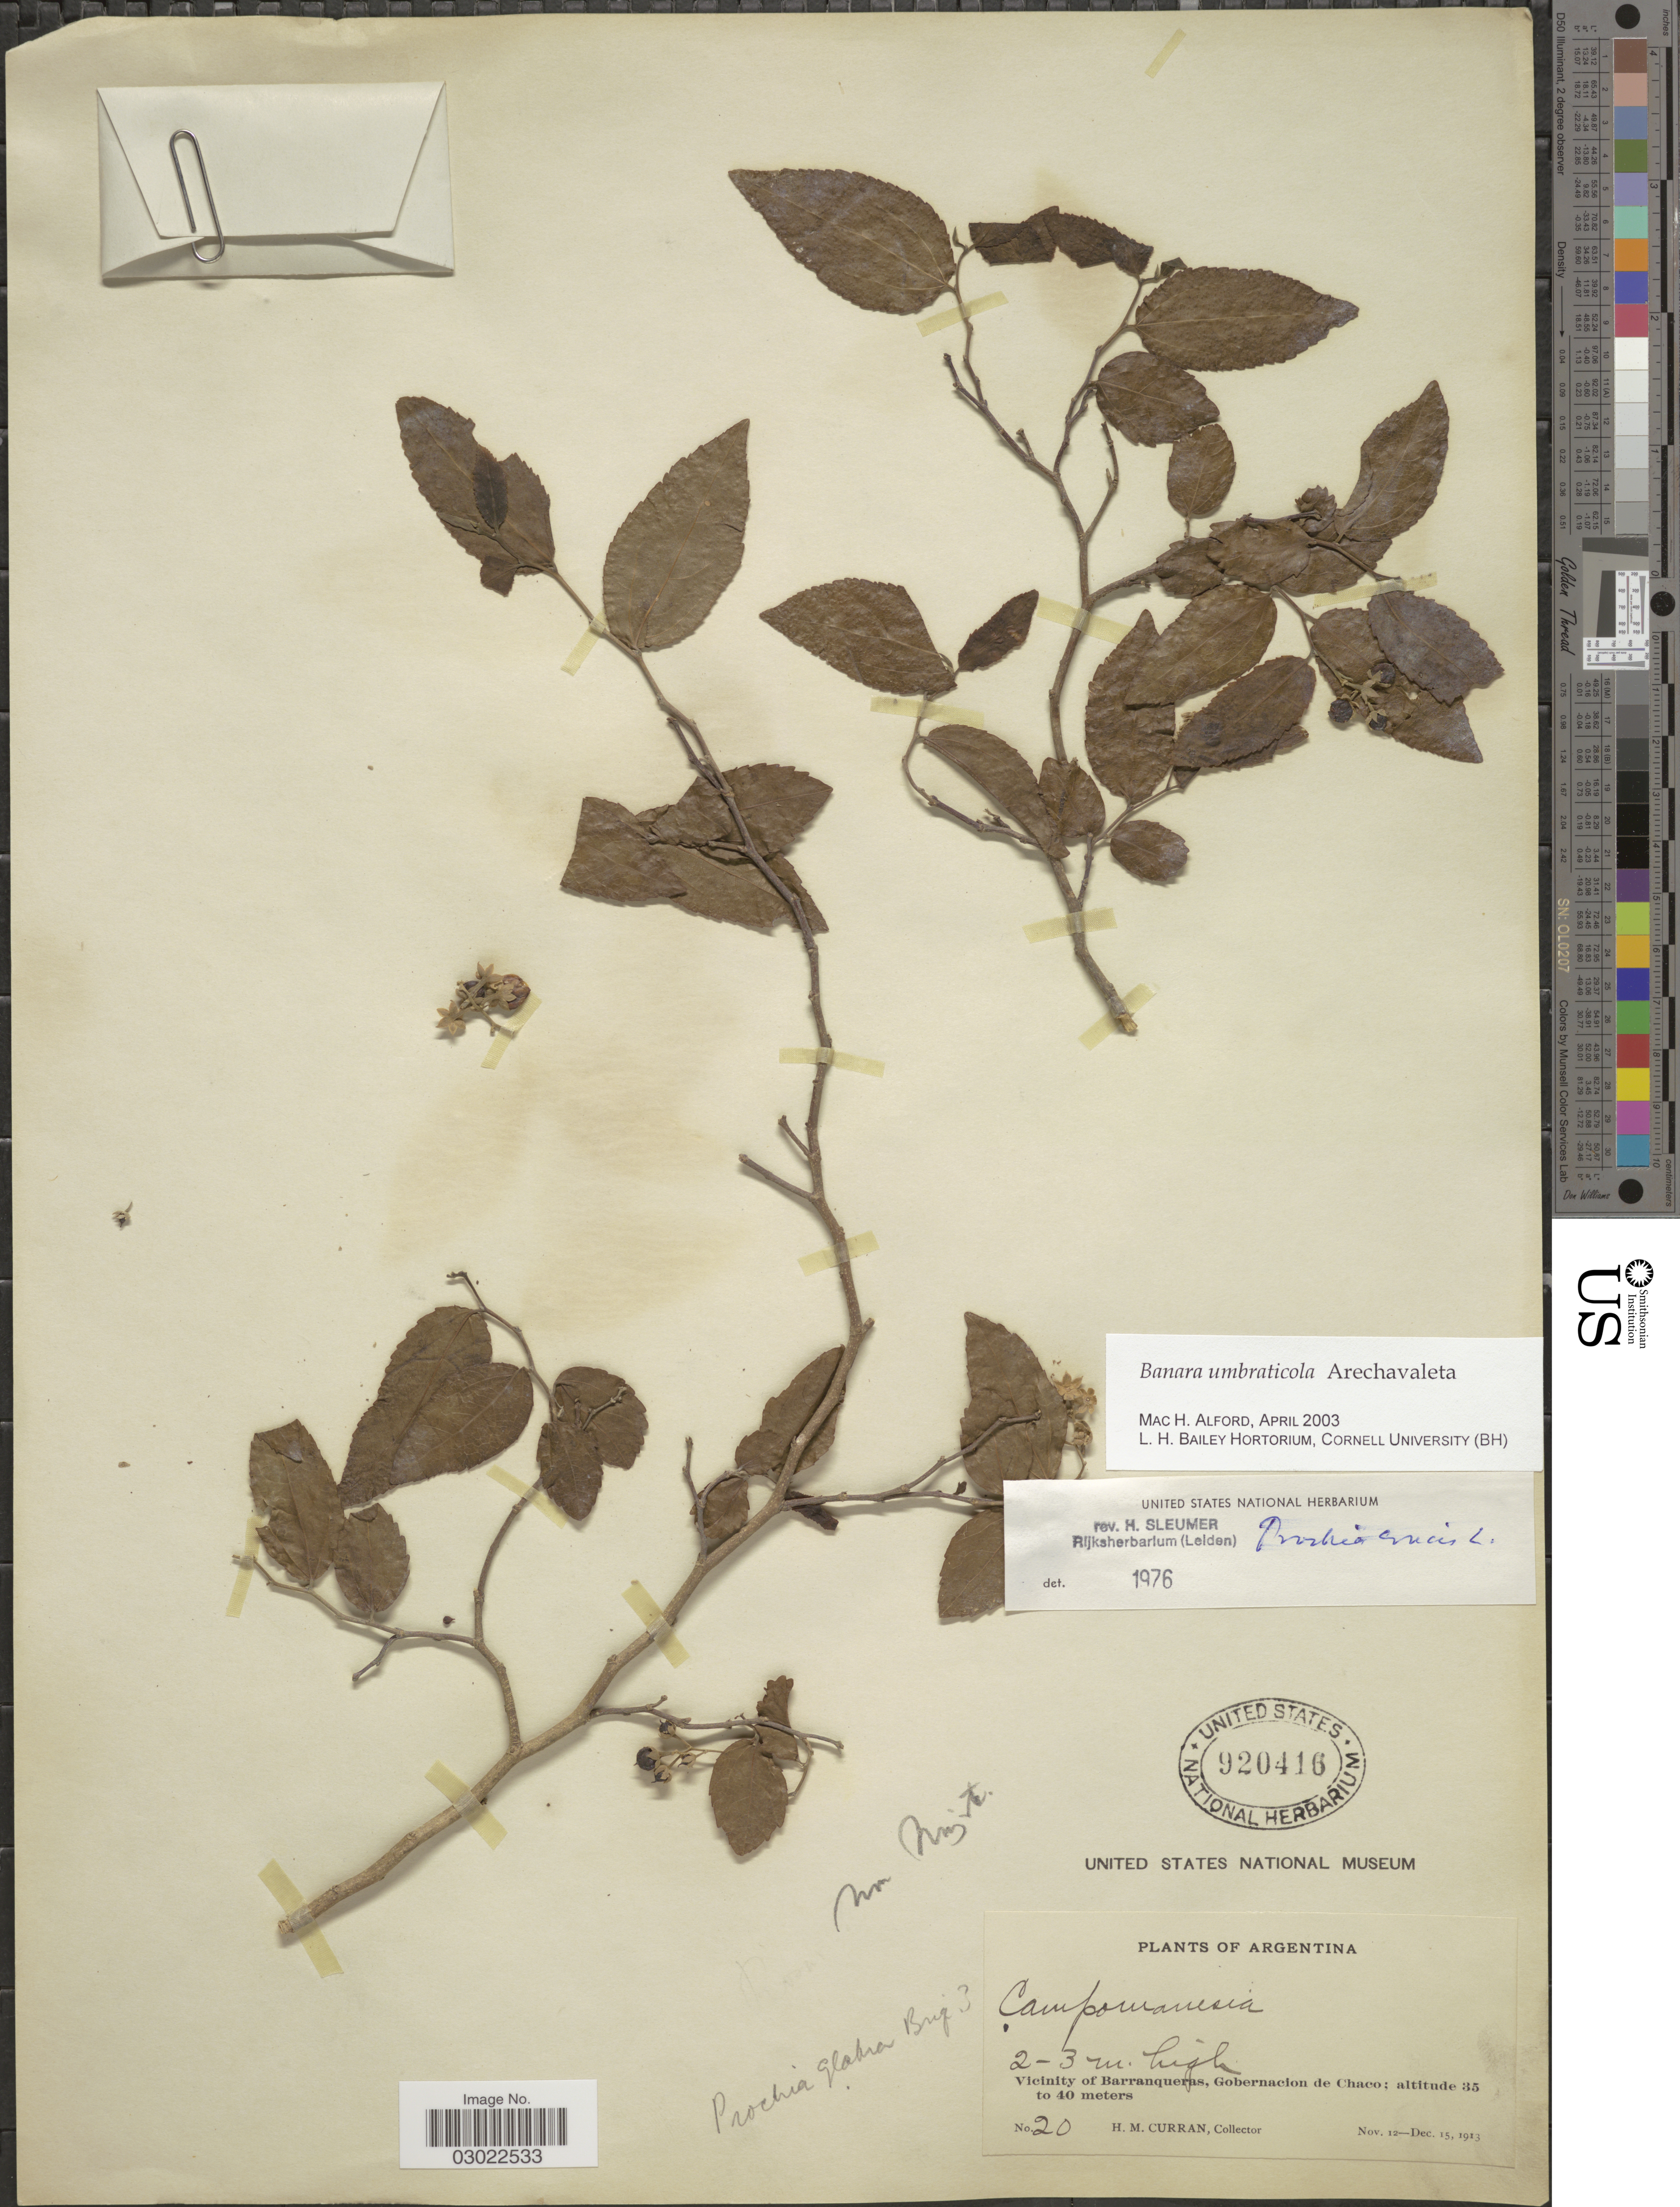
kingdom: Plantae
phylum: Tracheophyta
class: Magnoliopsida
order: Malpighiales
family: Salicaceae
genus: Banara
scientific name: Banara umbraticola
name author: Arechav.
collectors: H. M. Curran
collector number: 20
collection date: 1913-11-12/1913-12-15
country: Argentina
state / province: Chaco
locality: Vicinity of Barranqueras, Gobernacion de Chaco.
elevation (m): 35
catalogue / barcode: US 920416